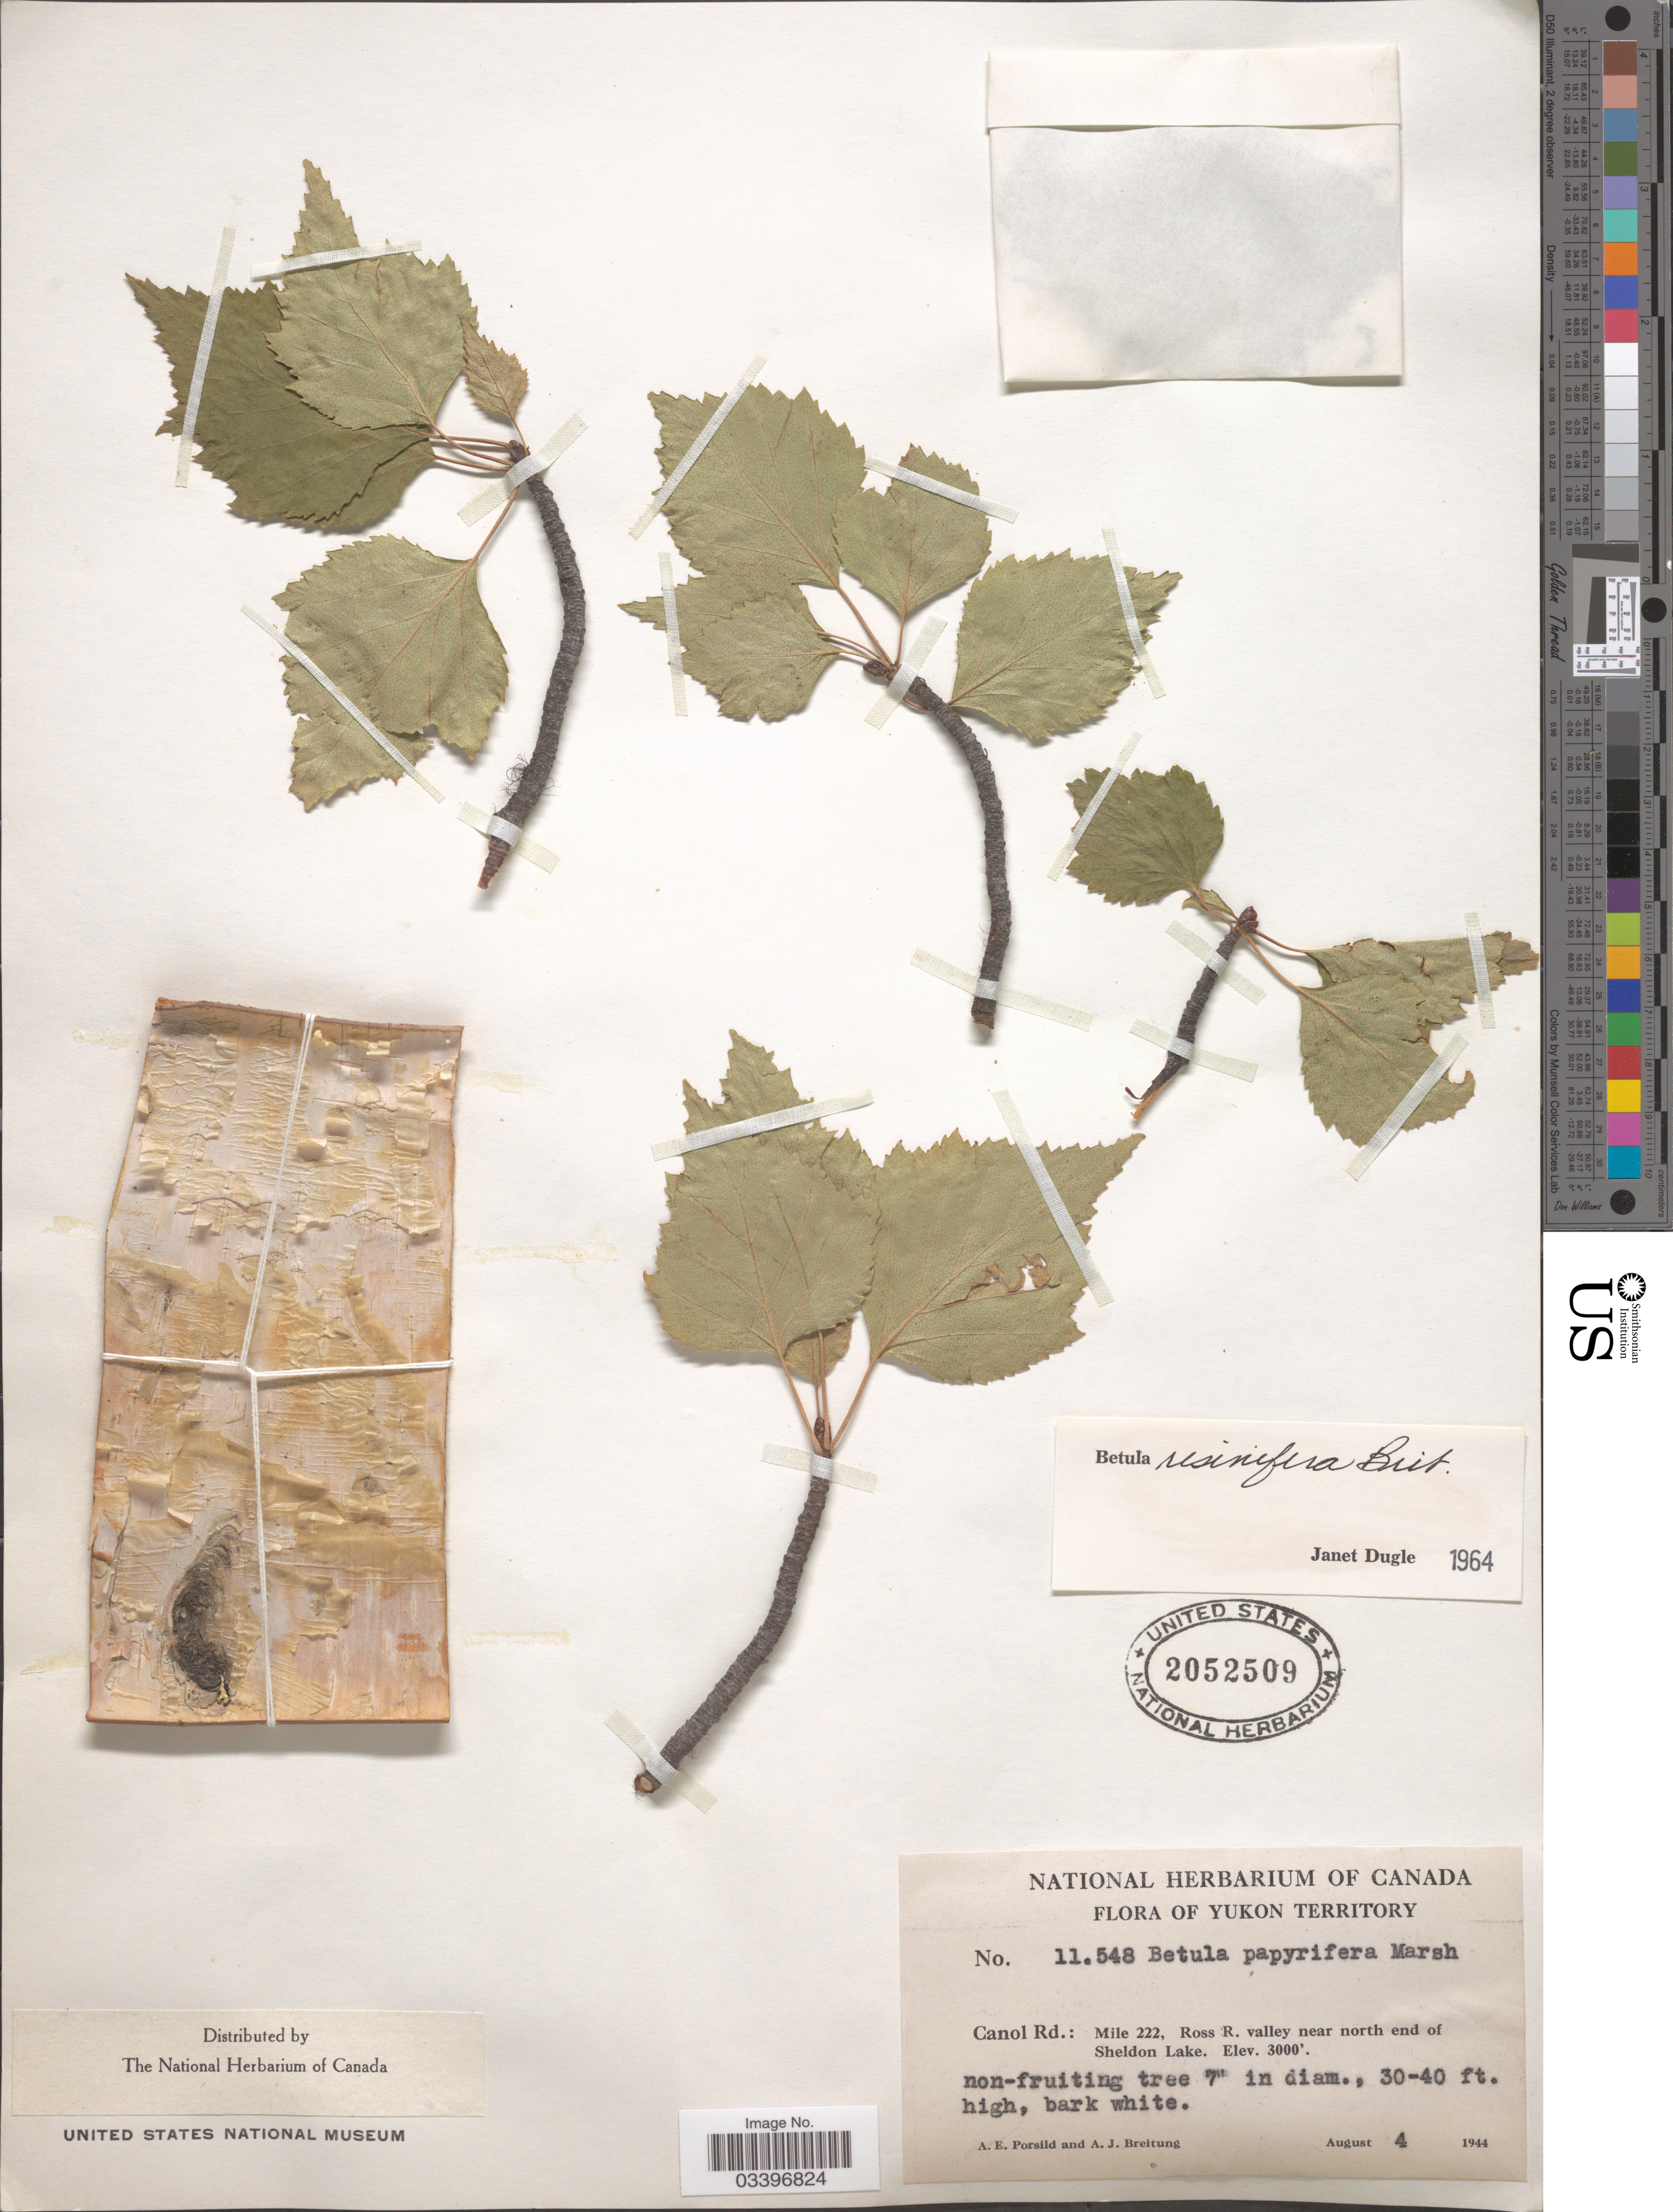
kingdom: Plantae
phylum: Tracheophyta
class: Magnoliopsida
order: Fagales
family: Betulaceae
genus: Betula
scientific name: Betula resinifera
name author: Britton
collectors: A. E. Porsild & A. Breitung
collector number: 11548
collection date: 1944-08-04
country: Canada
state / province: Yukon Territory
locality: Canol Rd.: Mile 222, Ross R. valley near north end of Sheldon Lake.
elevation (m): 914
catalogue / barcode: US 2052509